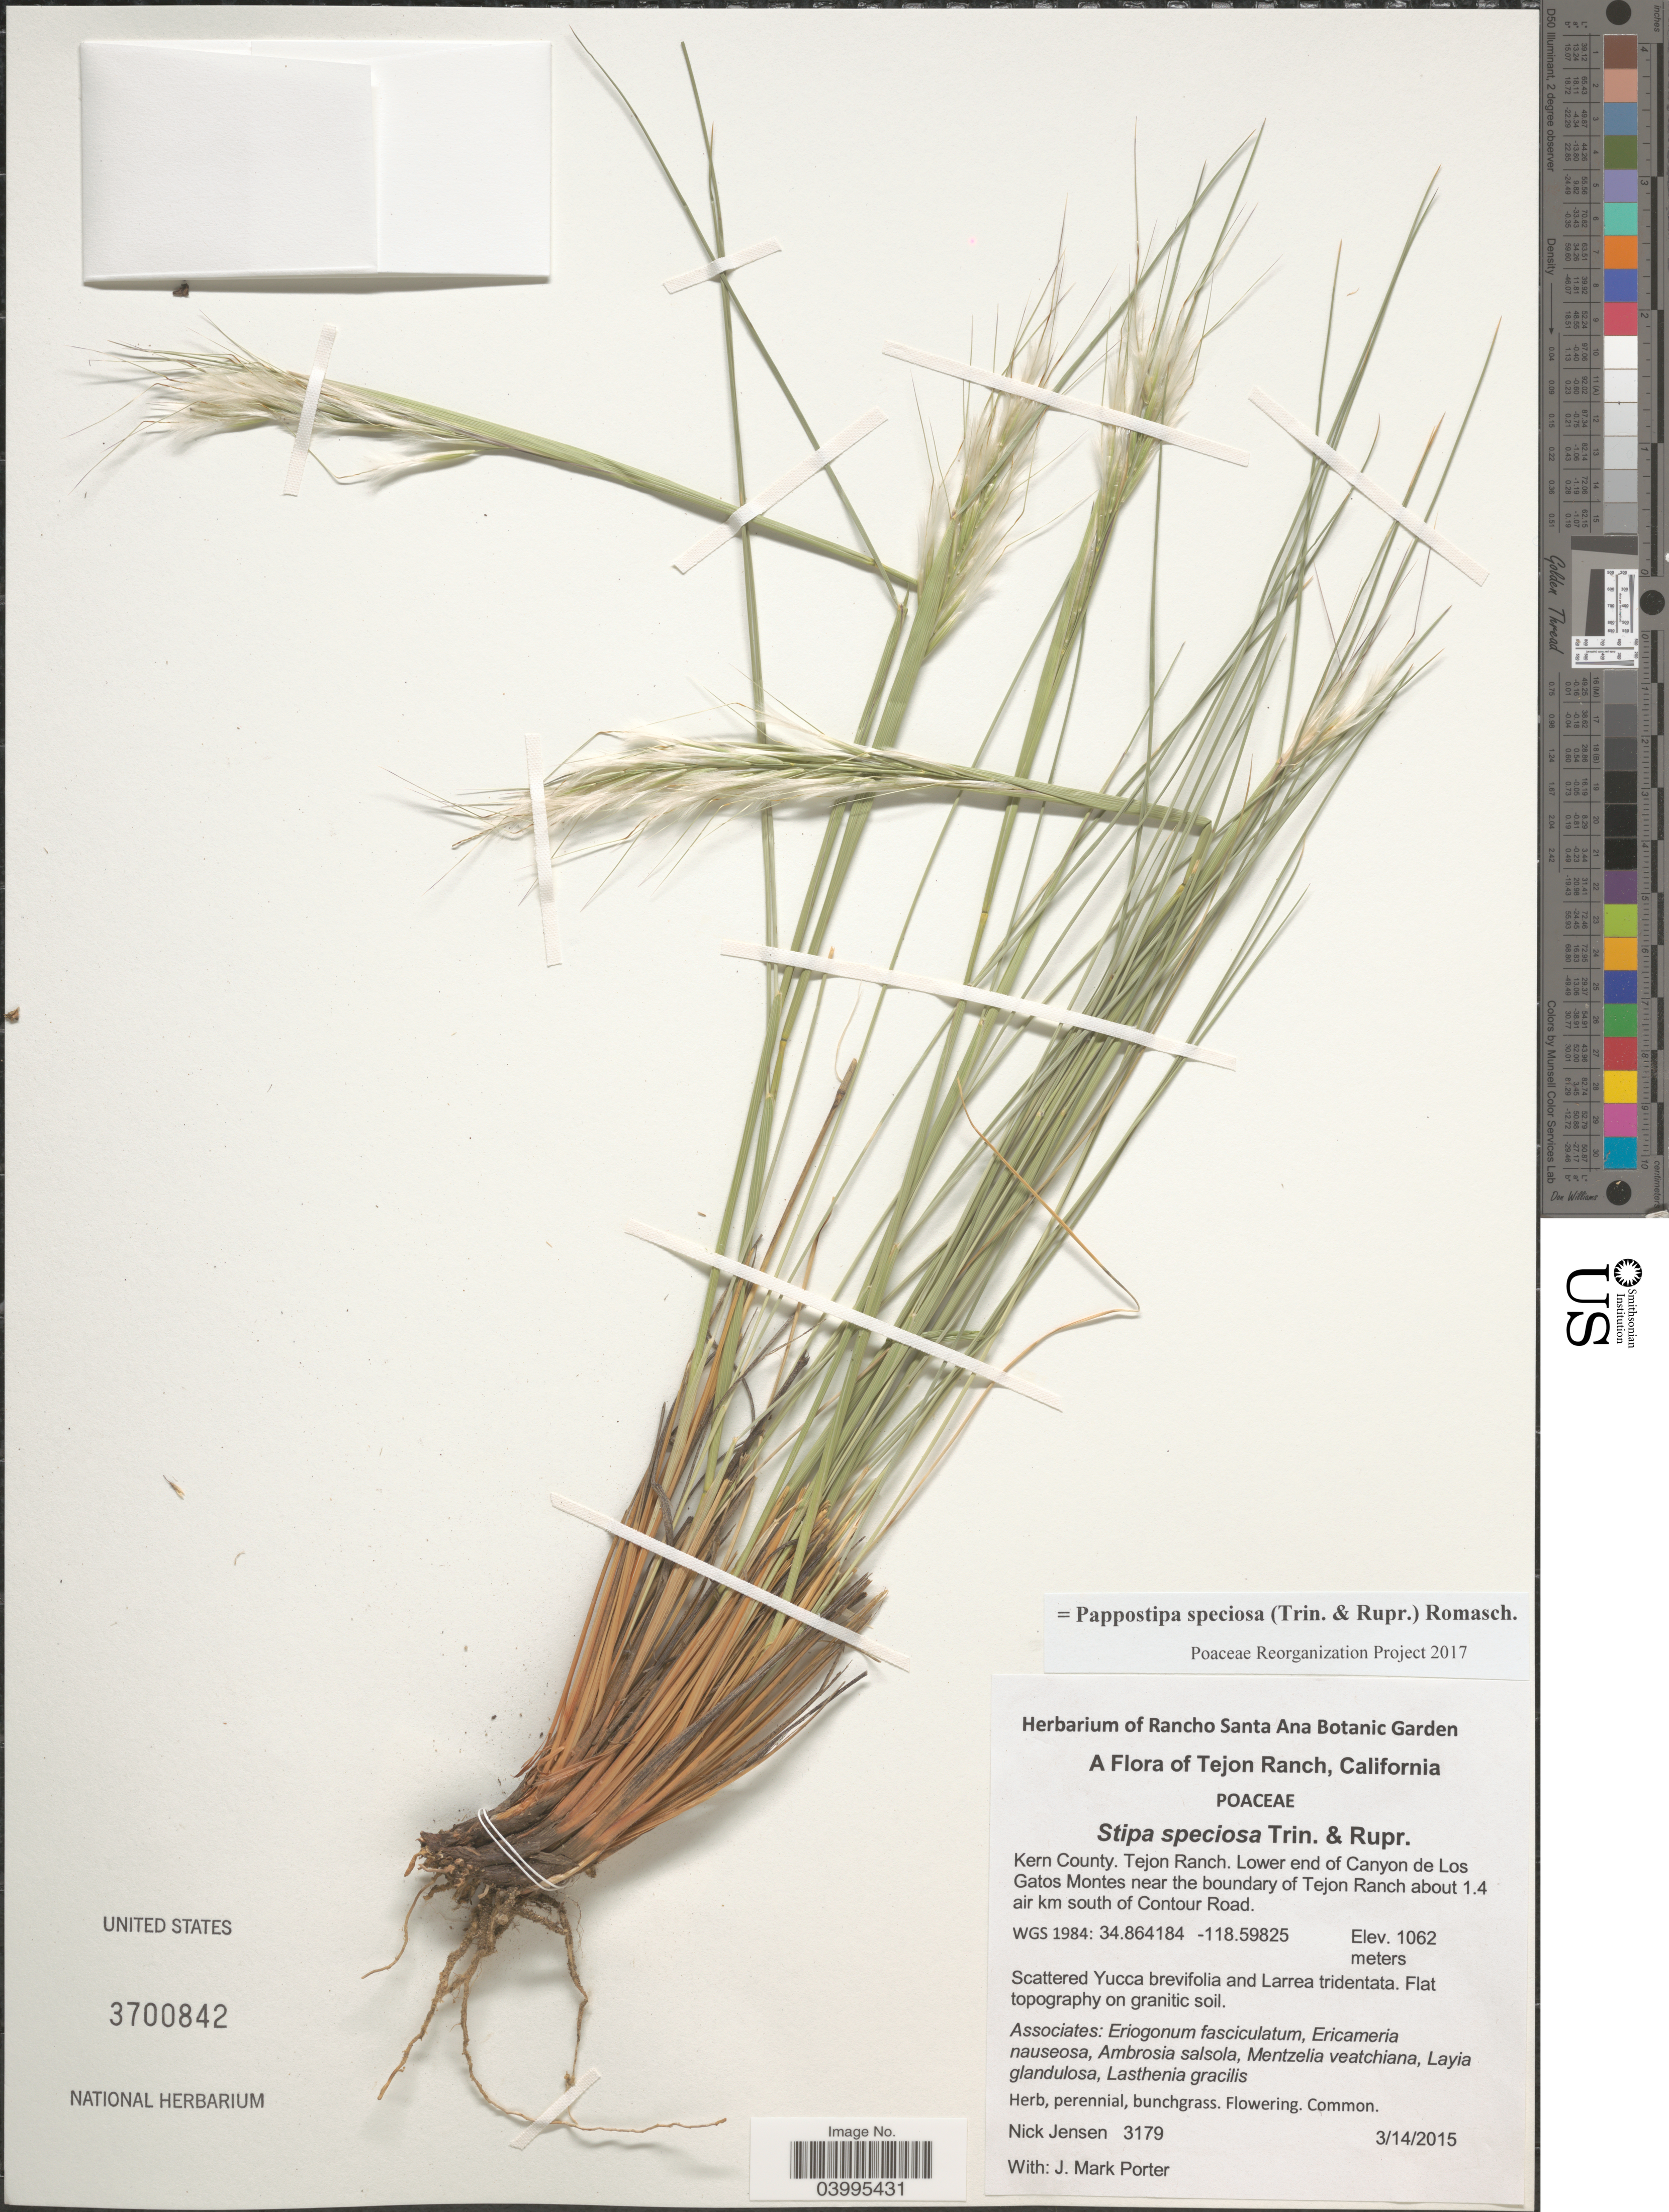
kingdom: Plantae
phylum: Tracheophyta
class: Liliopsida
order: Poales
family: Poaceae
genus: Pappostipa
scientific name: Pappostipa speciosa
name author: (Trin. & Rupr.) Romasch.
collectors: N. Jensen & J. M. Porter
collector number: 3179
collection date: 2015-03-14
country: United States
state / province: California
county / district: Kern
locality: Tejon Ranch. Kern County. Lower end of Canyon de Los Gatos Montes near the boundary of Tejon Ranch about 1.4 air km south of Contour Road. WGS 1984.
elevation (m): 1062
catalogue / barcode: US 3700842